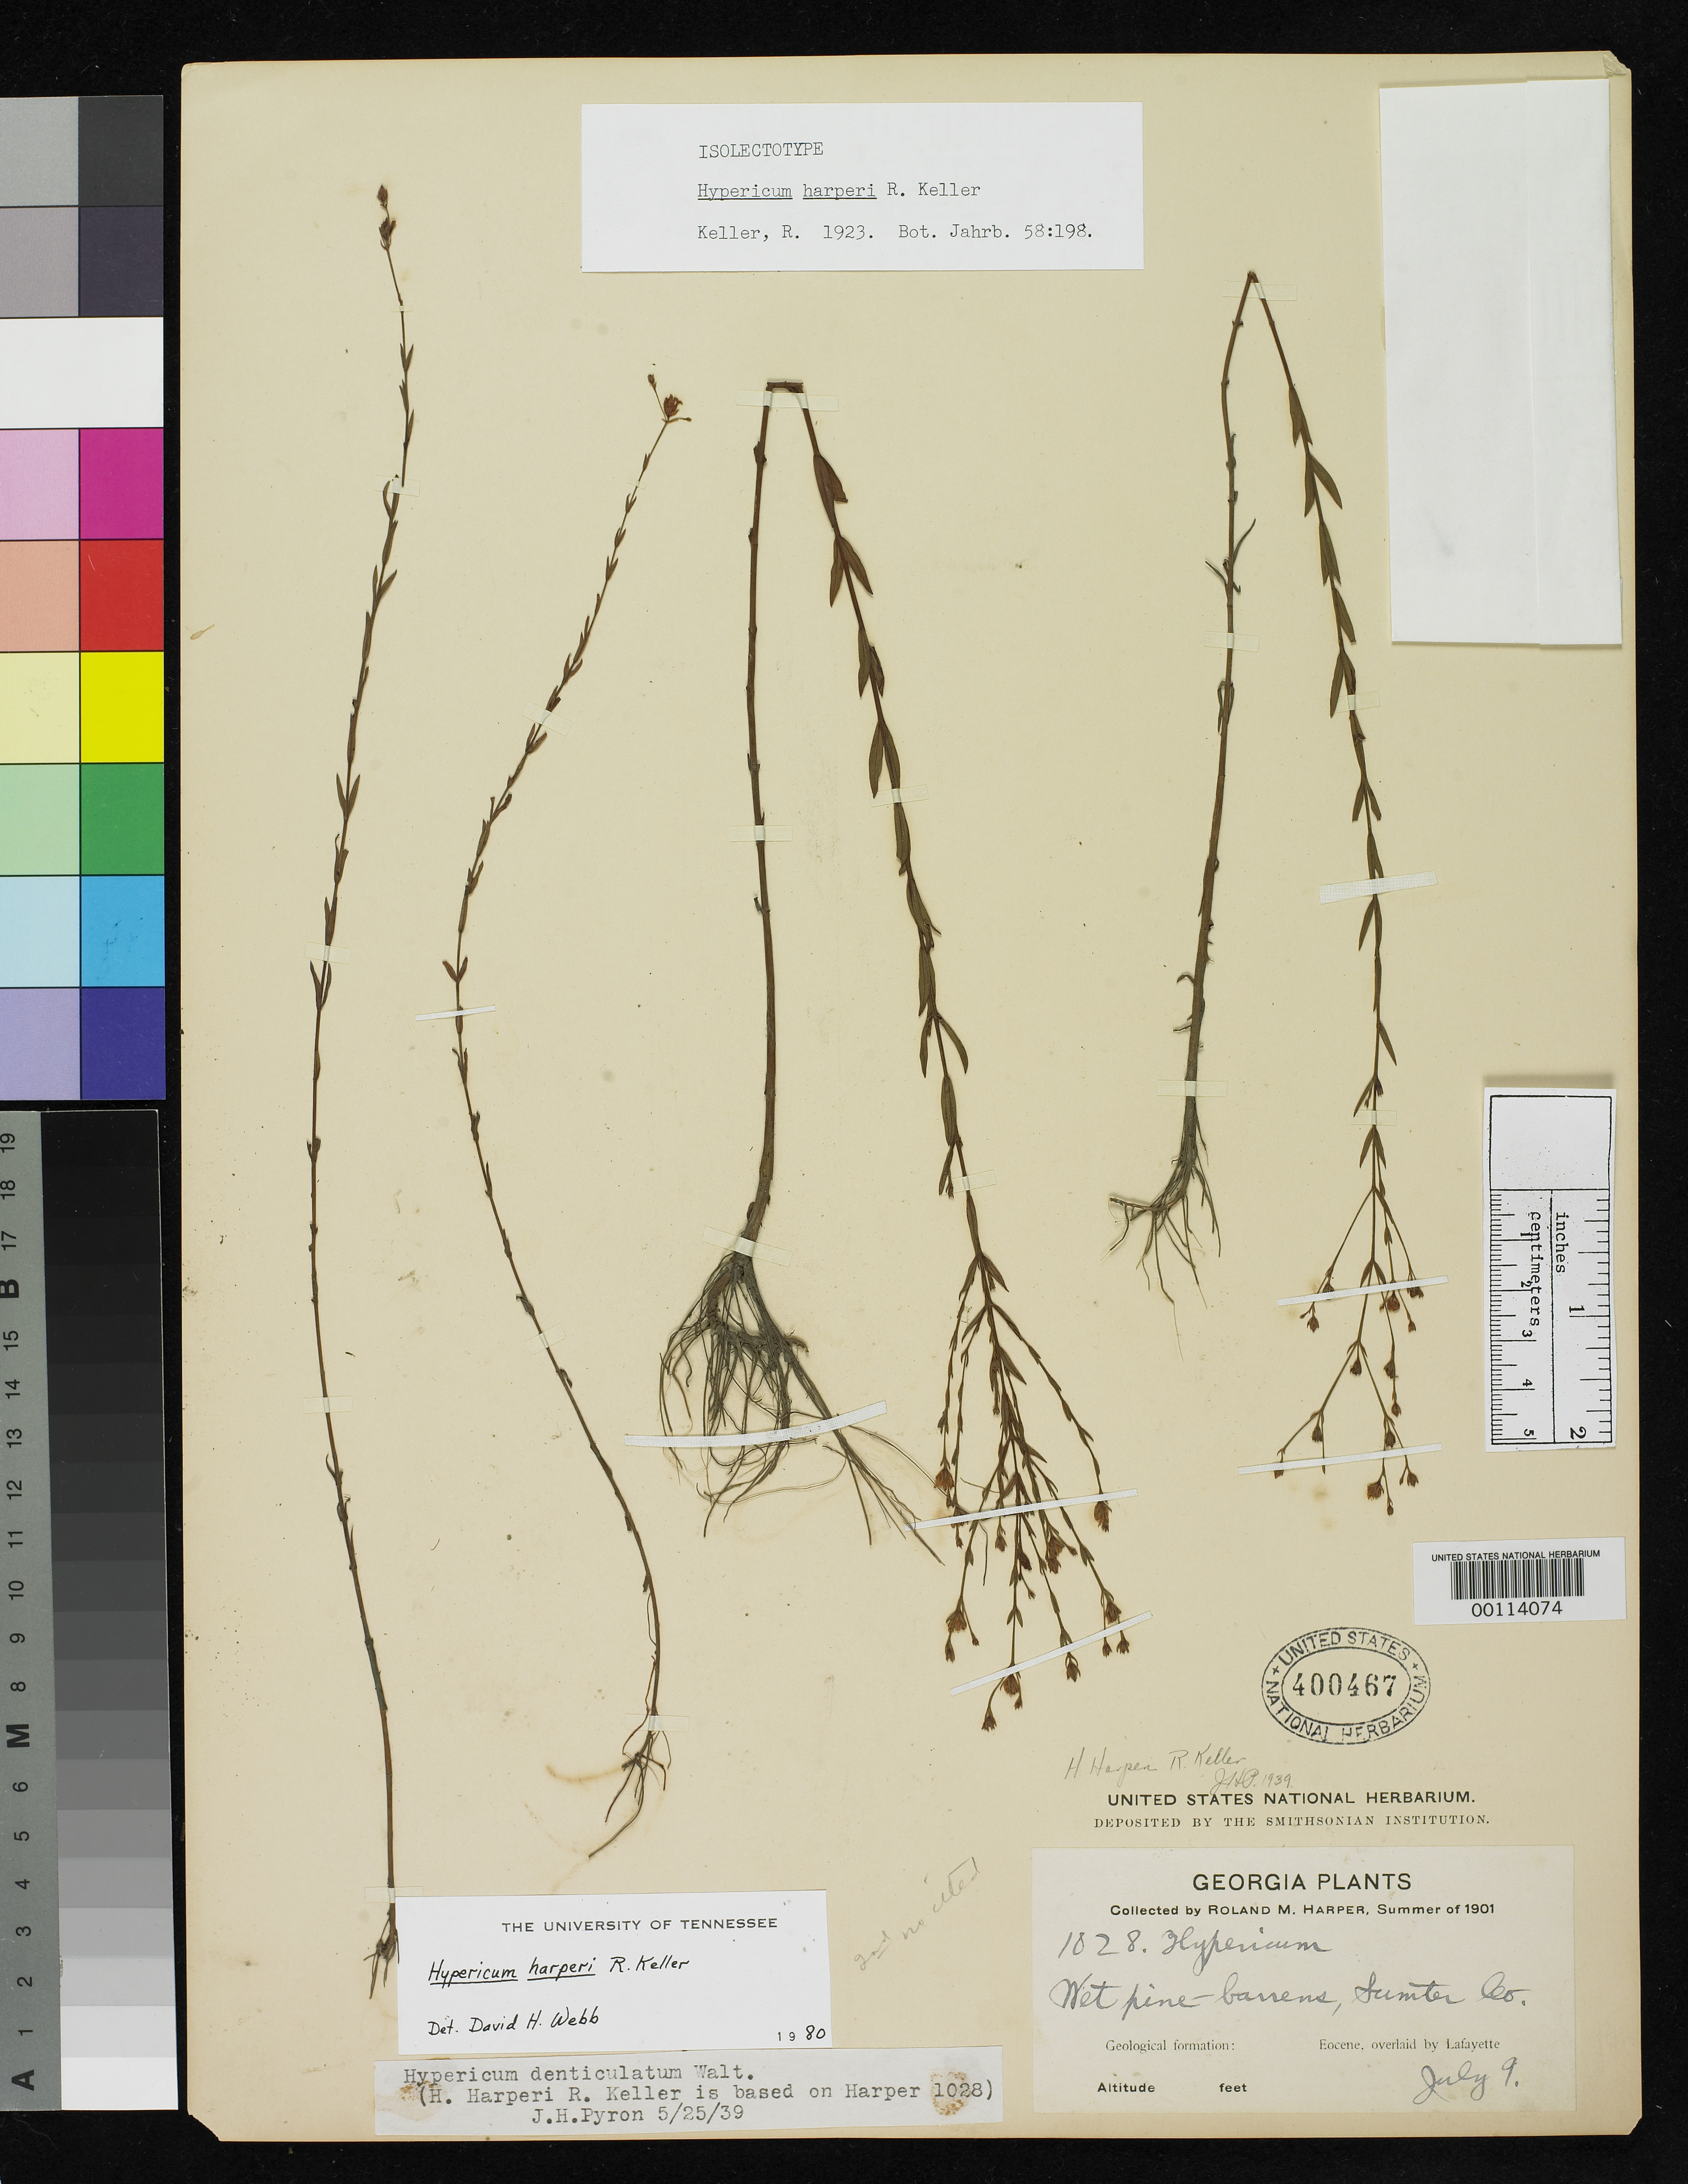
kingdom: Plantae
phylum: Tracheophyta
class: Magnoliopsida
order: Malpighiales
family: Hypericaceae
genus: Hypericum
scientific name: Hypericum harperi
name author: R. Keller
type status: Syntype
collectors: R. M. Harper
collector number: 1028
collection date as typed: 09 Jul 1901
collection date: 1901-07-09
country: United States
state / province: Georgia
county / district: Sumter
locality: Pine Barrens.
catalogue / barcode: US 400467